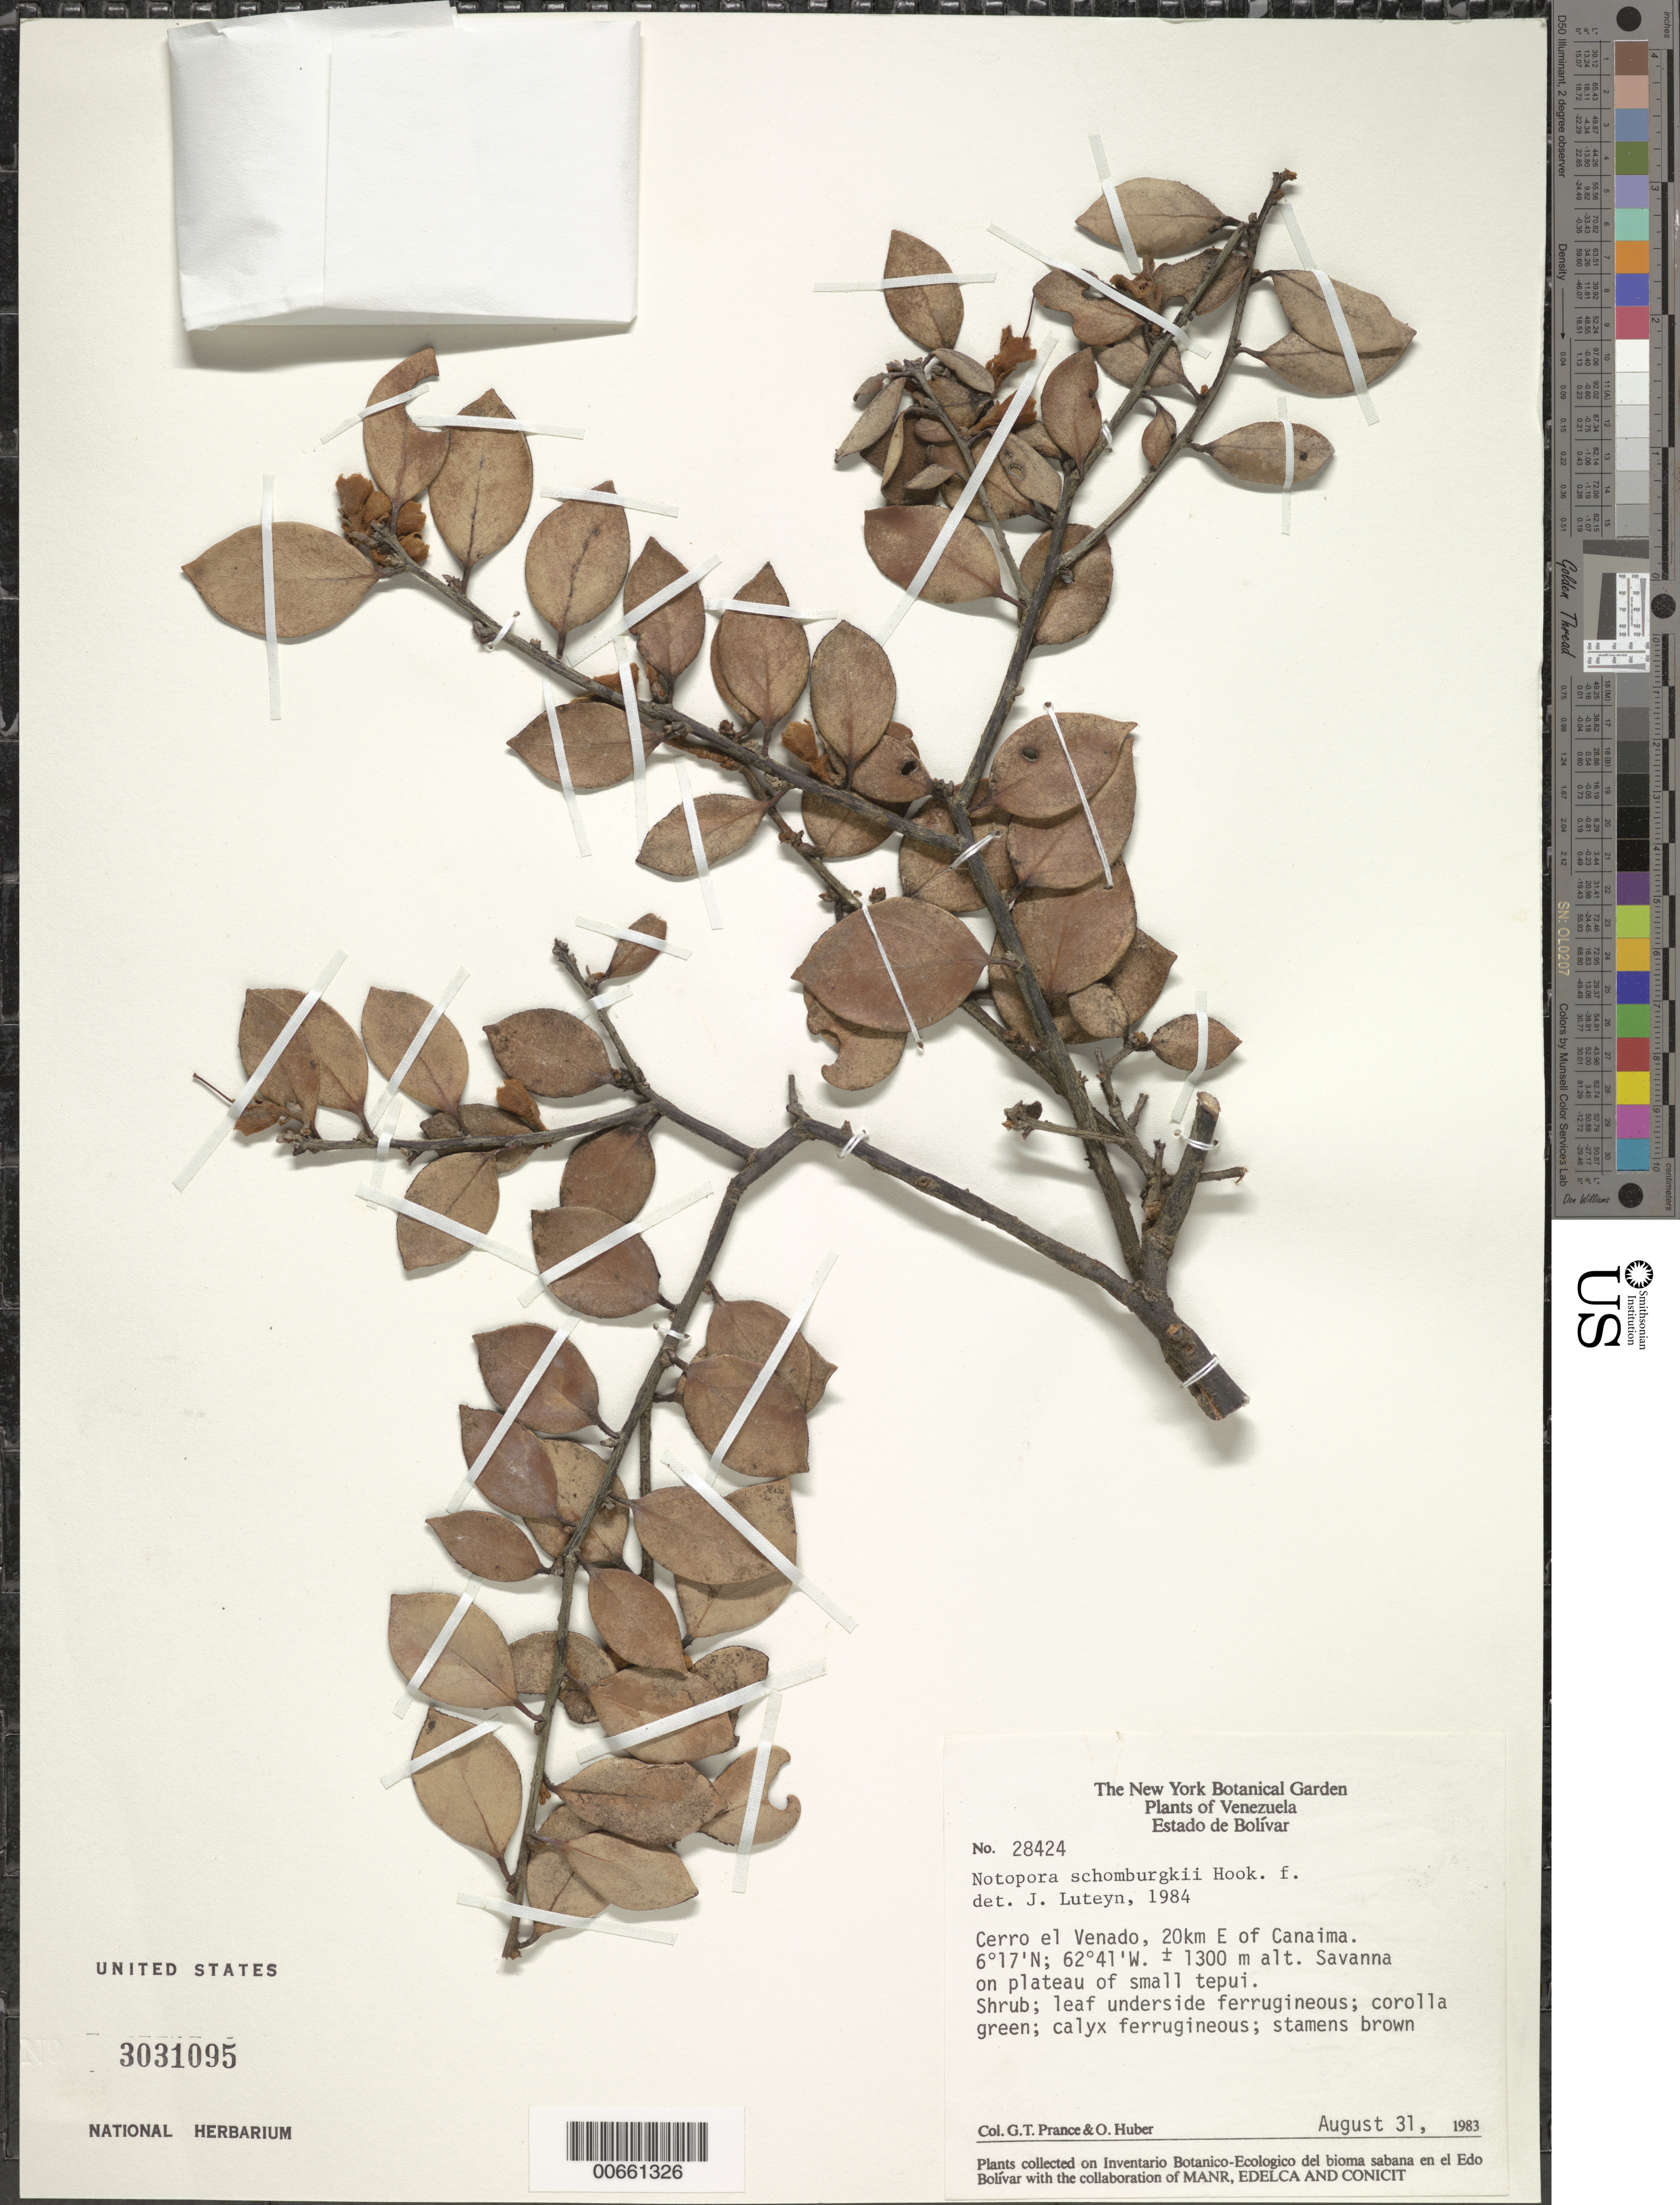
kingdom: Plantae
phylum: Tracheophyta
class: Magnoliopsida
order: Ericales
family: Ericaceae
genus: Notopora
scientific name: Notopora schomburgkii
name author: Hook. f.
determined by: Luteyn, J. L.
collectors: G. T. Prance & O. Huber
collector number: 28424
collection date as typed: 31-Aug-83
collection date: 1983-08-31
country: Venezuela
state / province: Bolívar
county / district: Piar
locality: Cerro el Venado, 20 km E of Canaima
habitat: Savanna on plateau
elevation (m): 1300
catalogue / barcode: US 3031095